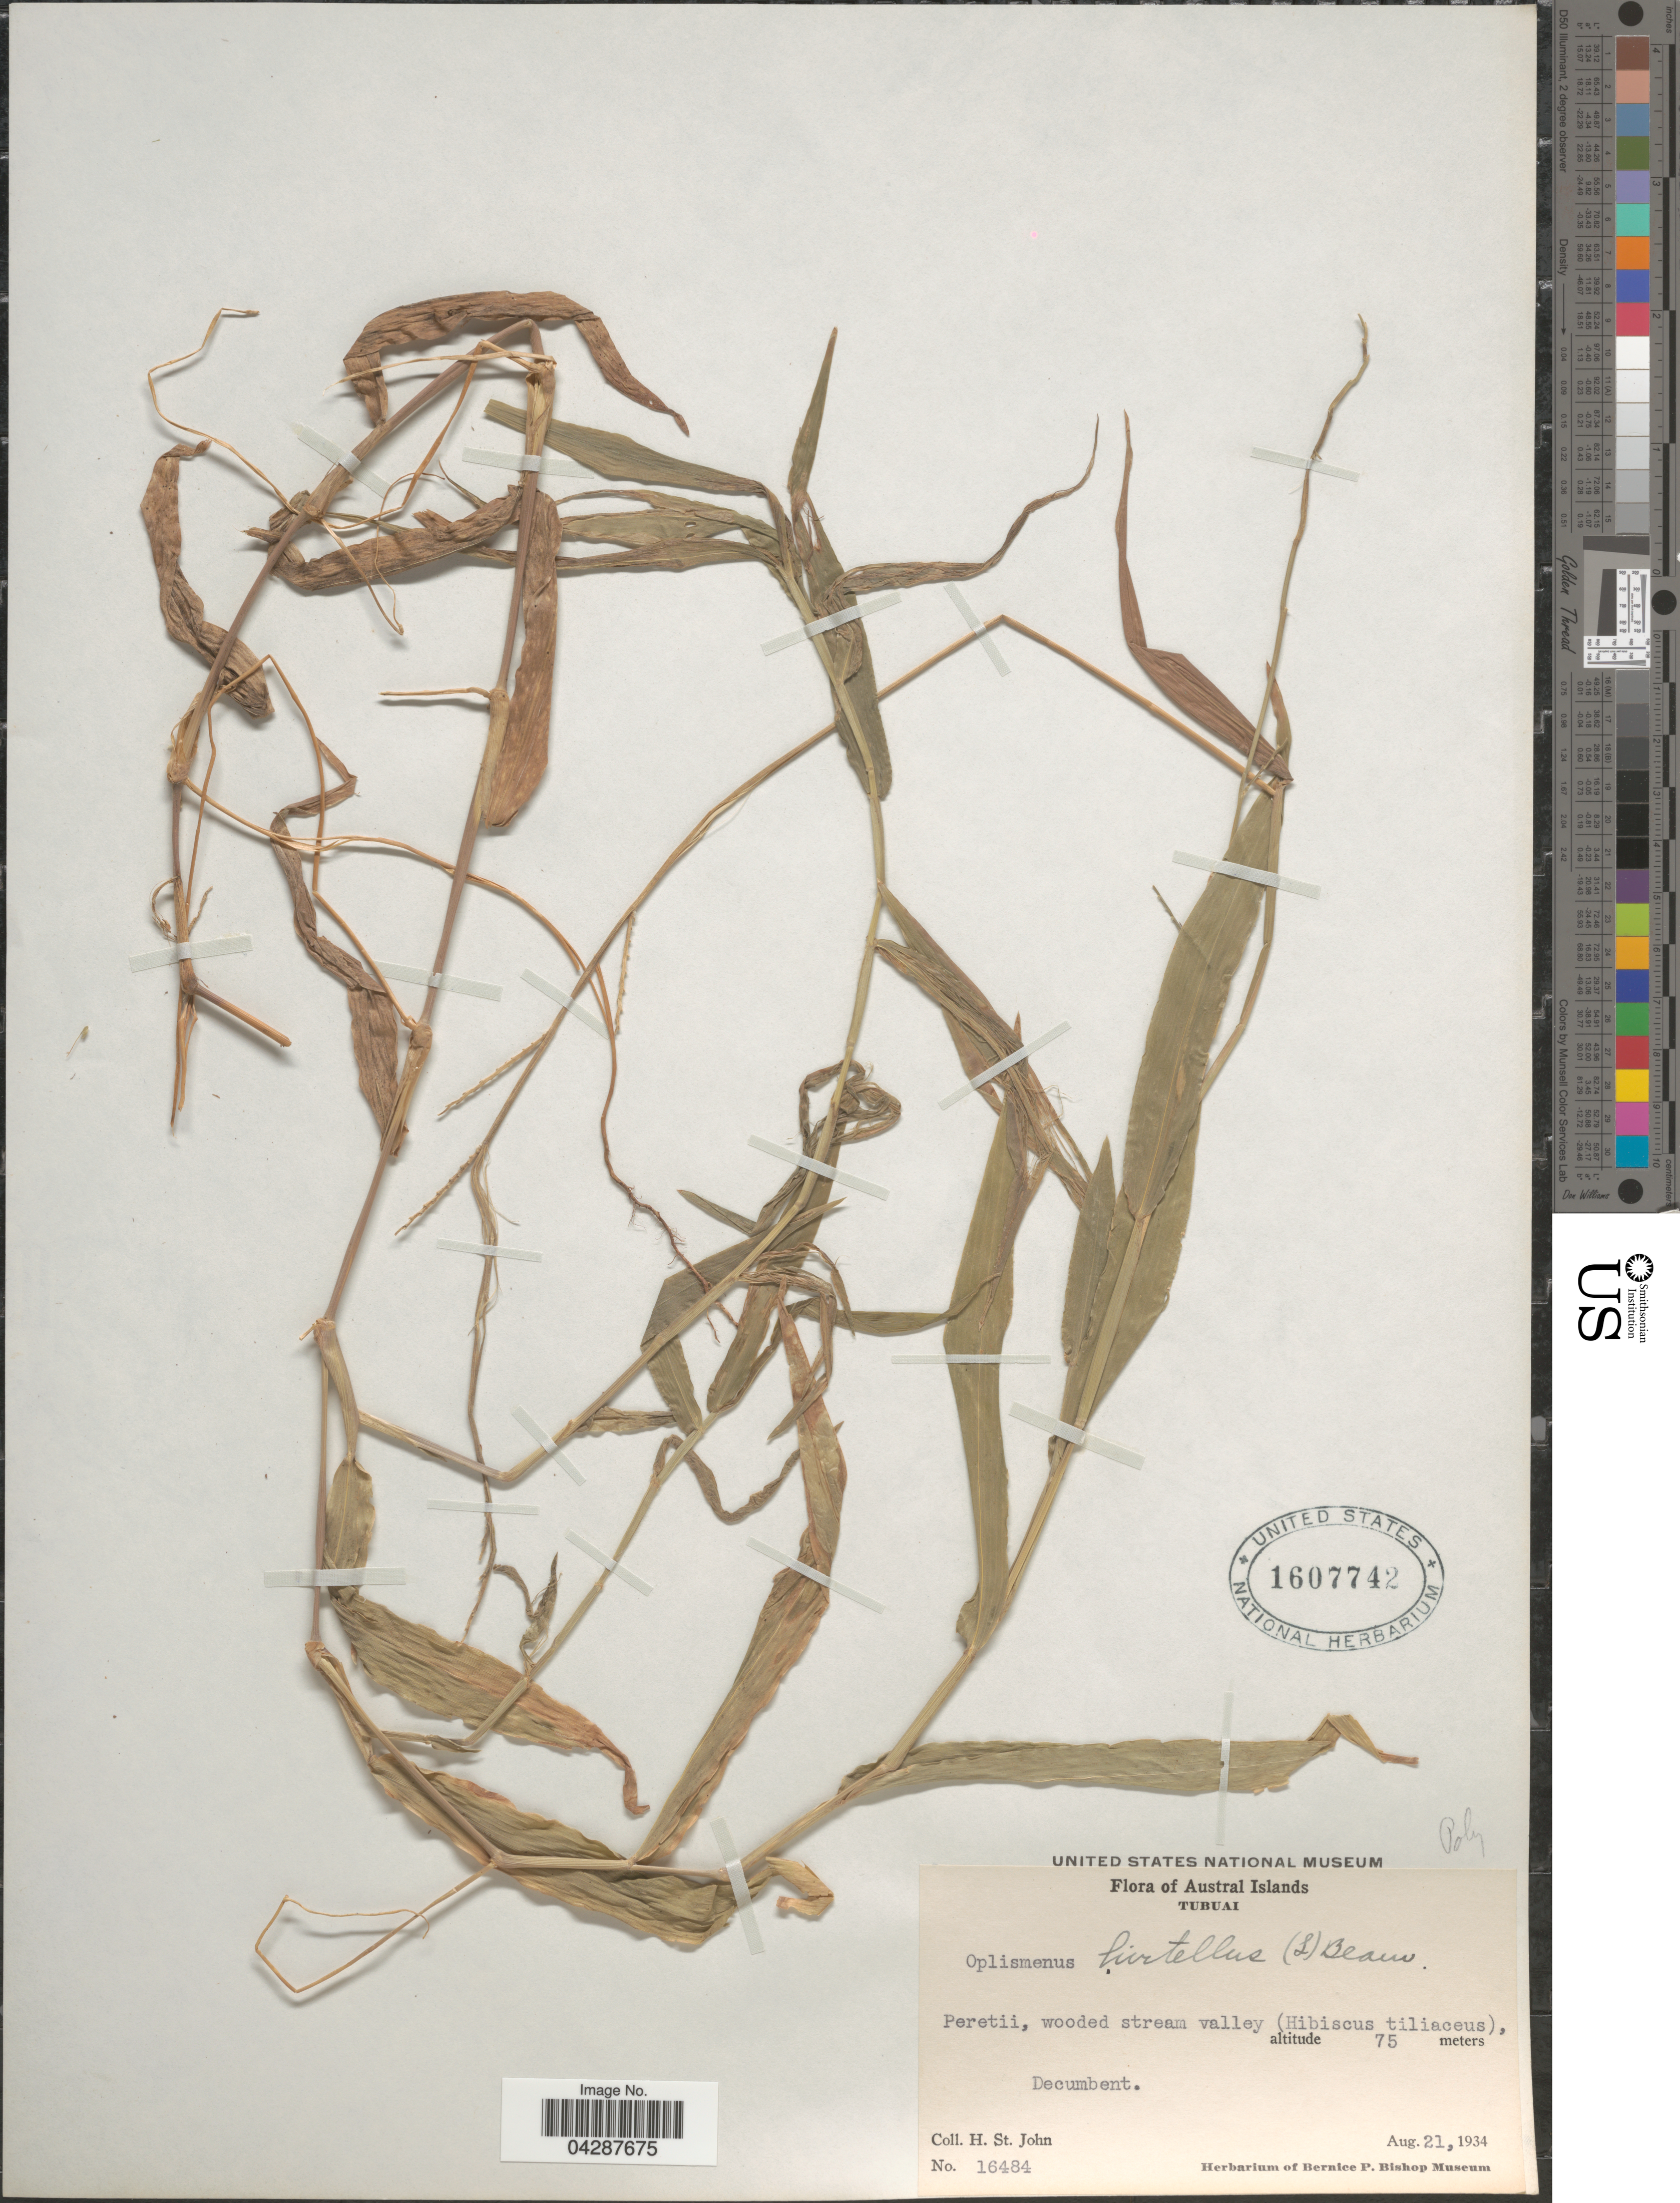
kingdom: Plantae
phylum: Tracheophyta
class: Liliopsida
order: Poales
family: Poaceae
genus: Oplismenus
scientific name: Oplismenus hirtellus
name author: (L.) P. Beauv.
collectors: H. St. John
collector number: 16484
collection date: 1934-08-21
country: French Polynesia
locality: Austral Islands. Tubuai. Peretii, wooded stream valley.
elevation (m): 75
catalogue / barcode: US 1607742